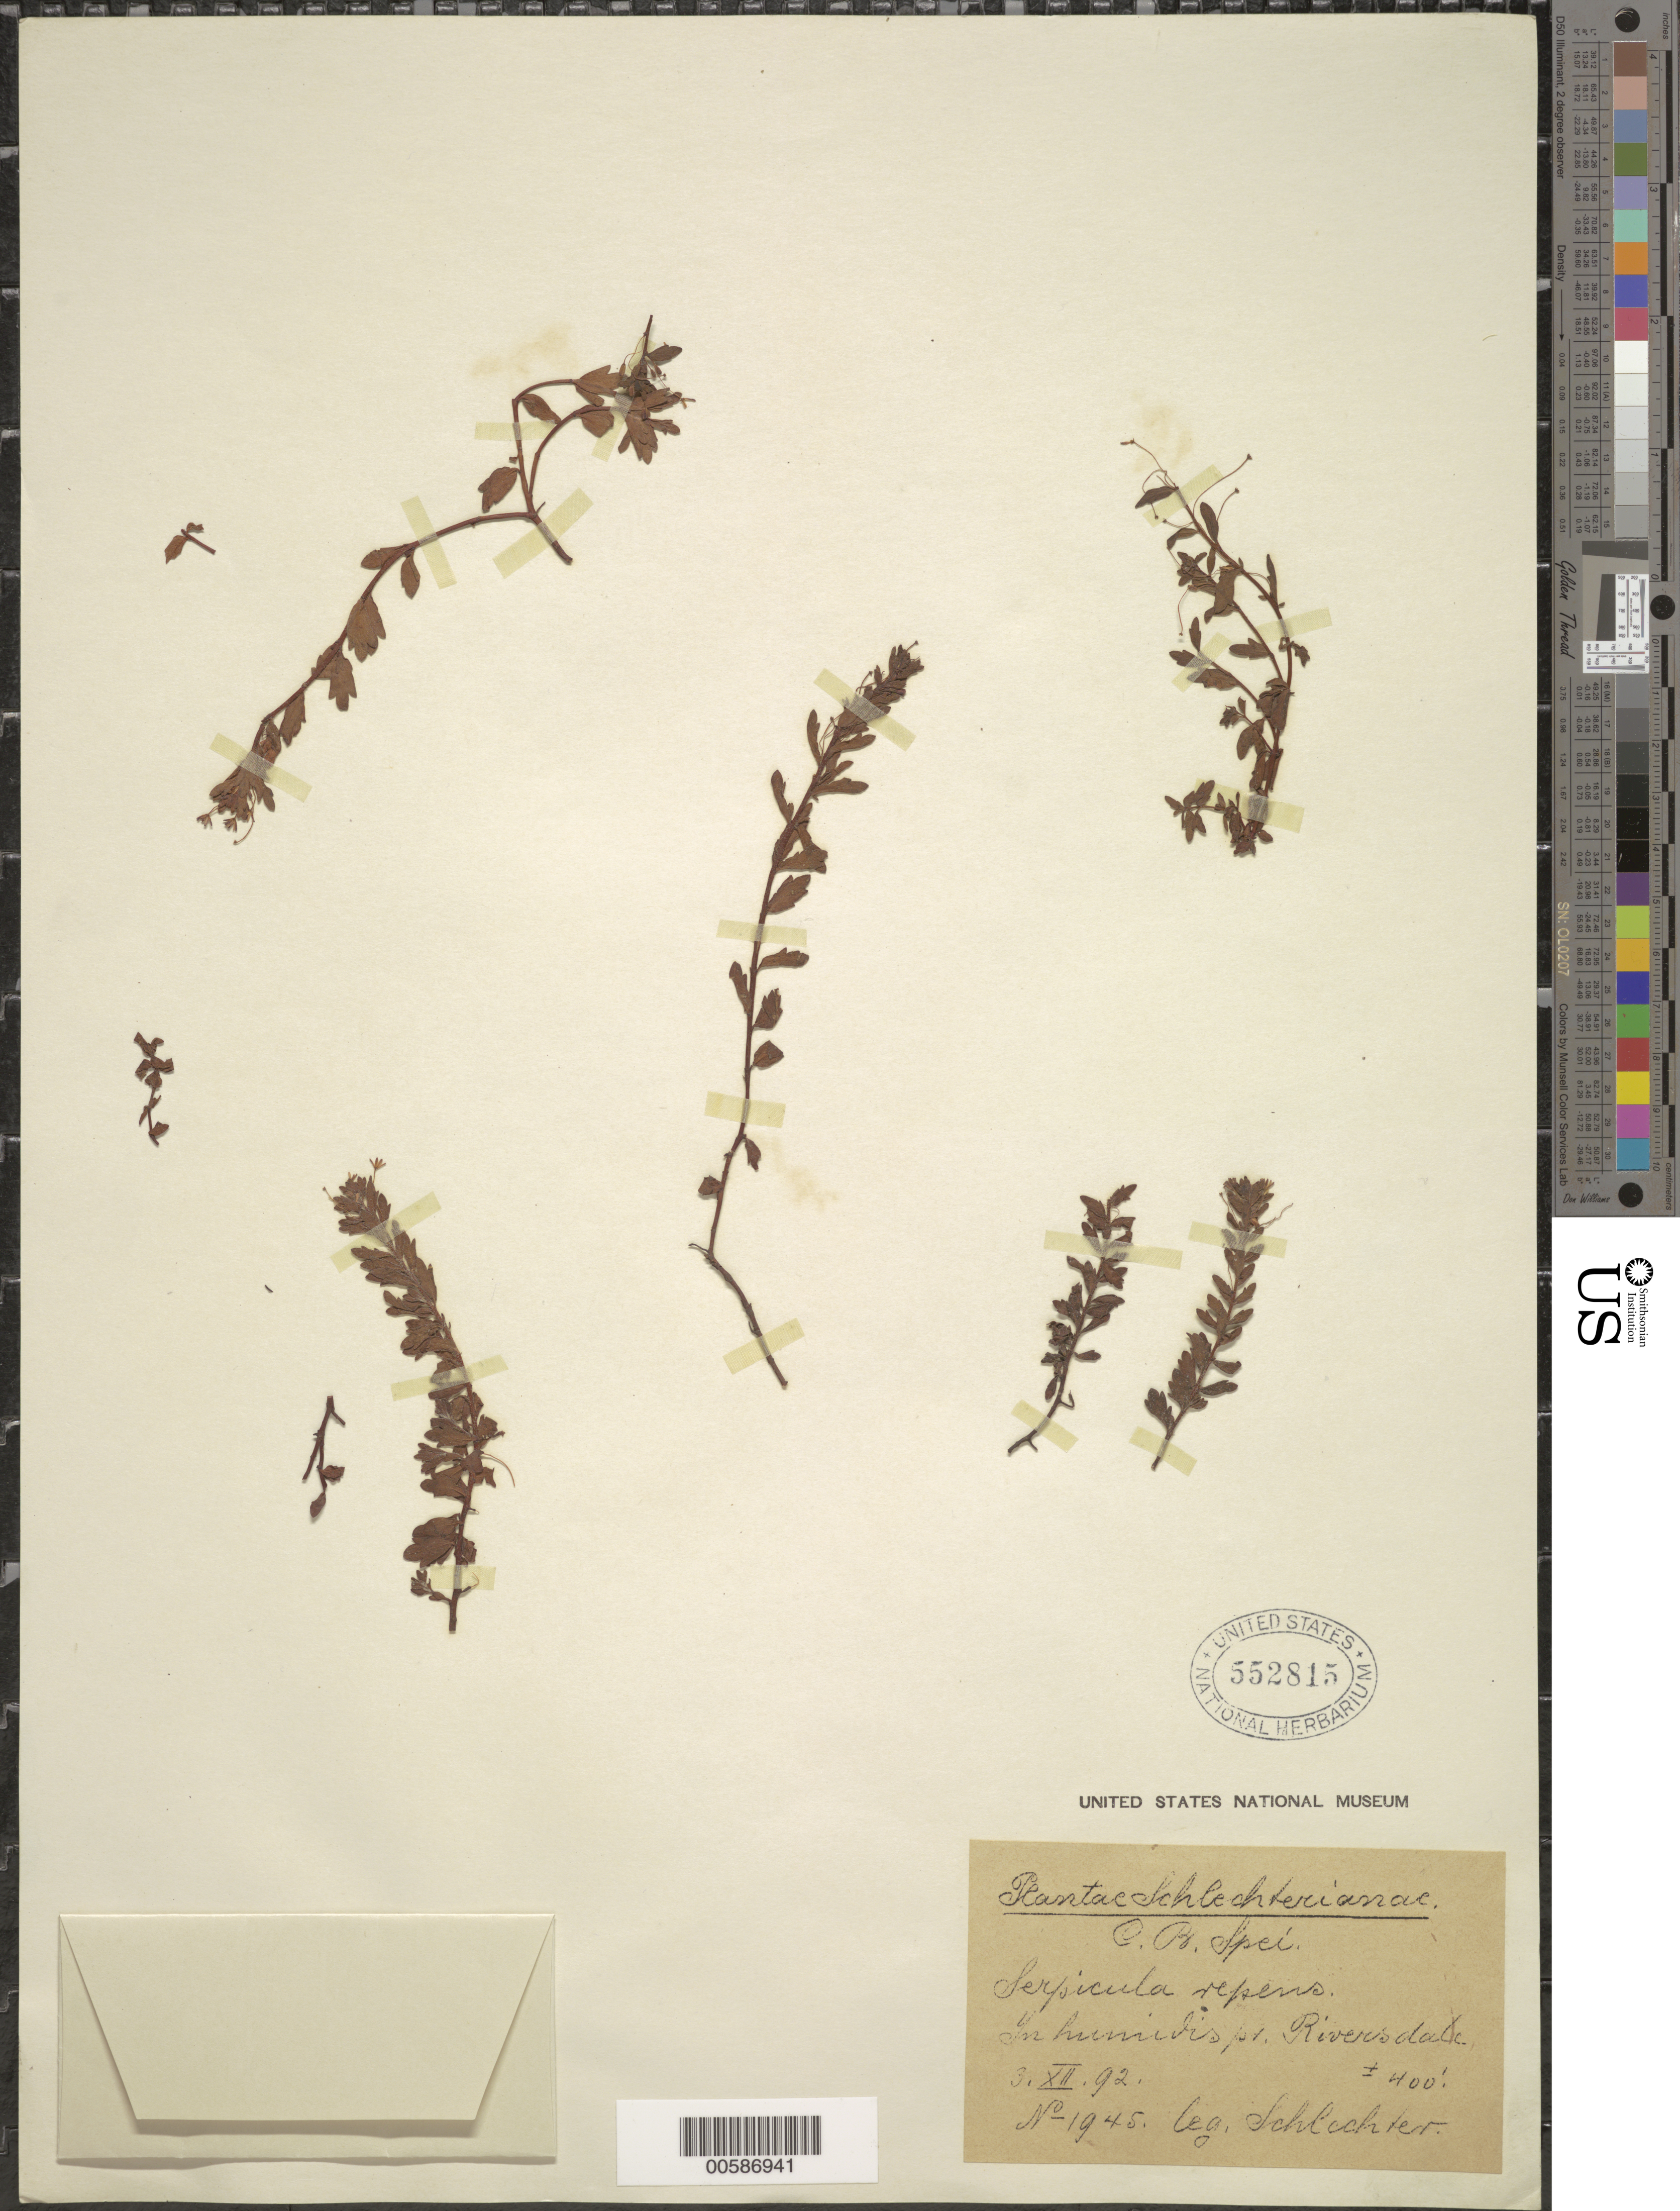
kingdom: Plantae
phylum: Tracheophyta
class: Magnoliopsida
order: Saxifragales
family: Haloragaceae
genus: Laurembergia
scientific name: Laurembergia repens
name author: L.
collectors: F. R. R. Schlechter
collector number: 1945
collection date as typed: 03 Dec 1892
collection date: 1892-12-03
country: South Africa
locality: Riversdale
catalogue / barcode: US 552815